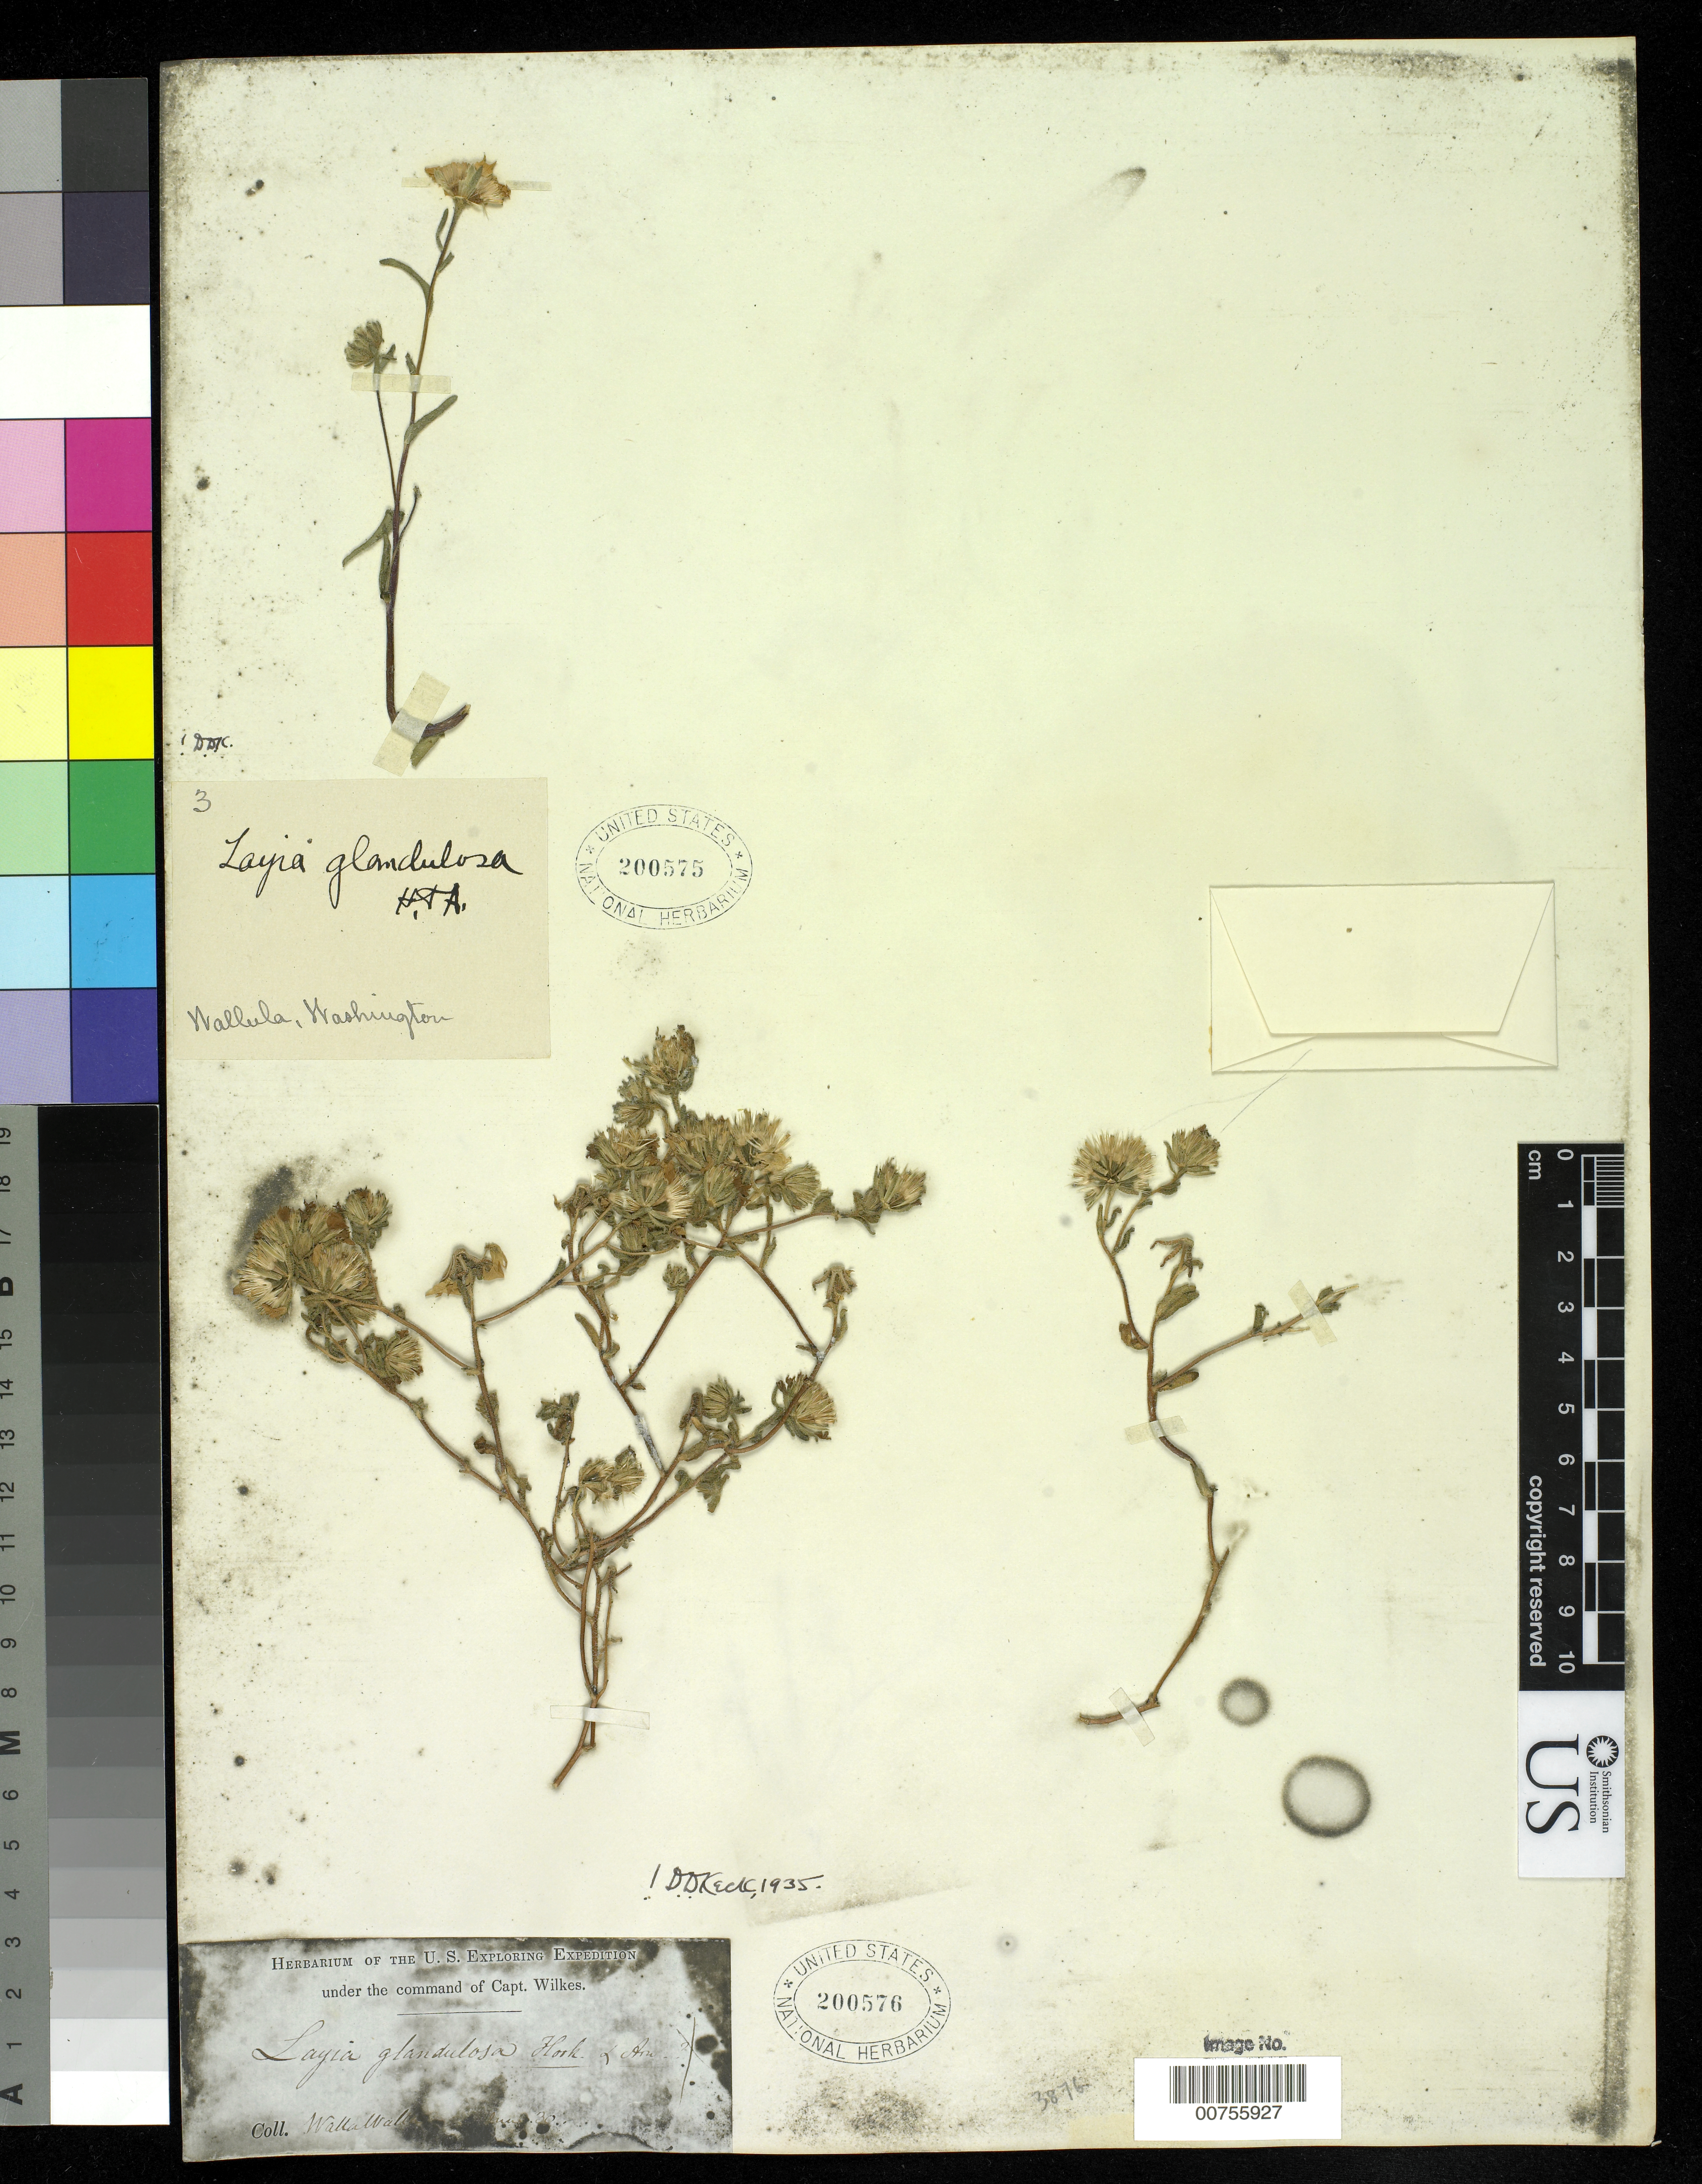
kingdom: Plantae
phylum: Tracheophyta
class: Magnoliopsida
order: Asterales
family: Asteraceae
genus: Layia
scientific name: Layia glandulosa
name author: Hook. & Arn.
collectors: Wilkes Explor. Exped.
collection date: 1838/1842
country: United States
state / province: Washington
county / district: Walla Walla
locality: Walla Walla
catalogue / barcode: US 200576-2